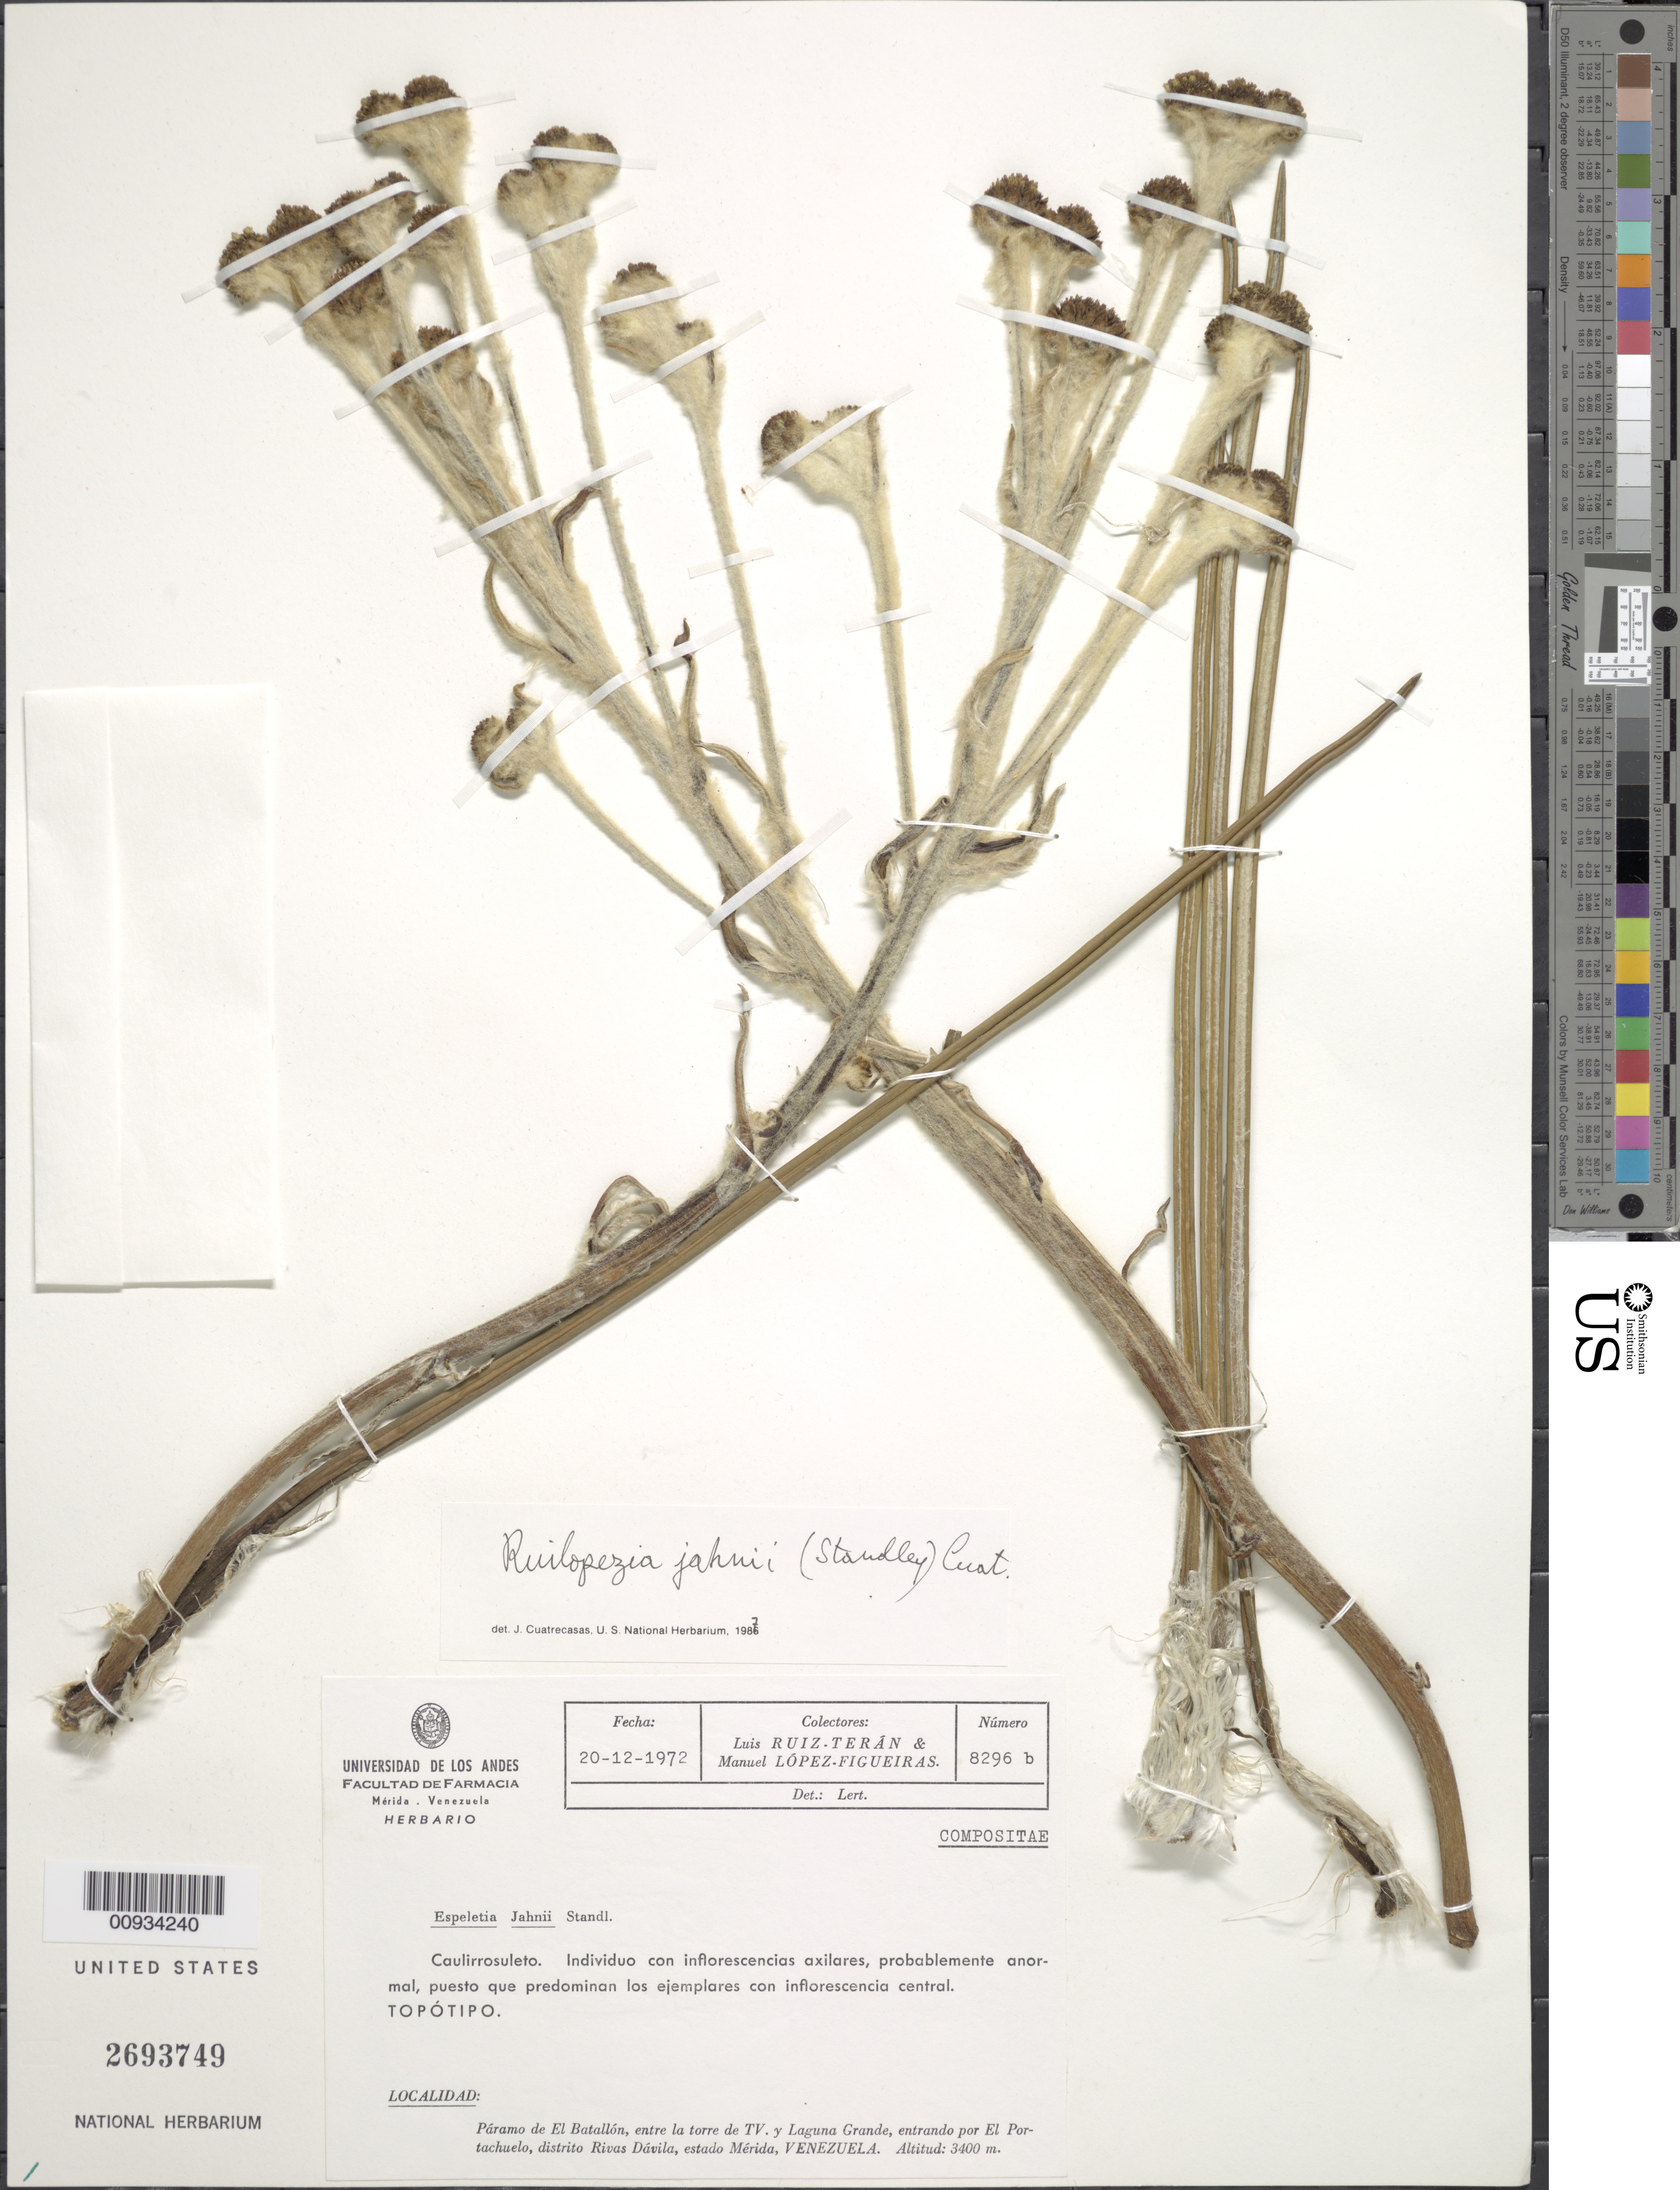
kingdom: Plantae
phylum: Tracheophyta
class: Magnoliopsida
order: Asterales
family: Asteraceae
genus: Ruilopezia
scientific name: Ruilopezia jahnii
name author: (Standl.) Cuatrec.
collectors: L. E. Ruíz-Terán, M. López Figueiras, J. J. Wurdack & M. L. Wurdack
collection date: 1972-12-20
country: Venezuela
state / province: Mérida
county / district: Rivas Dávila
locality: Páramo de El Batallón. Páramo de El Batallón, entre la torre de TV. y Laguna Grande, entramdo por El Portachuelo.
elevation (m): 3400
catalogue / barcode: US 2693749